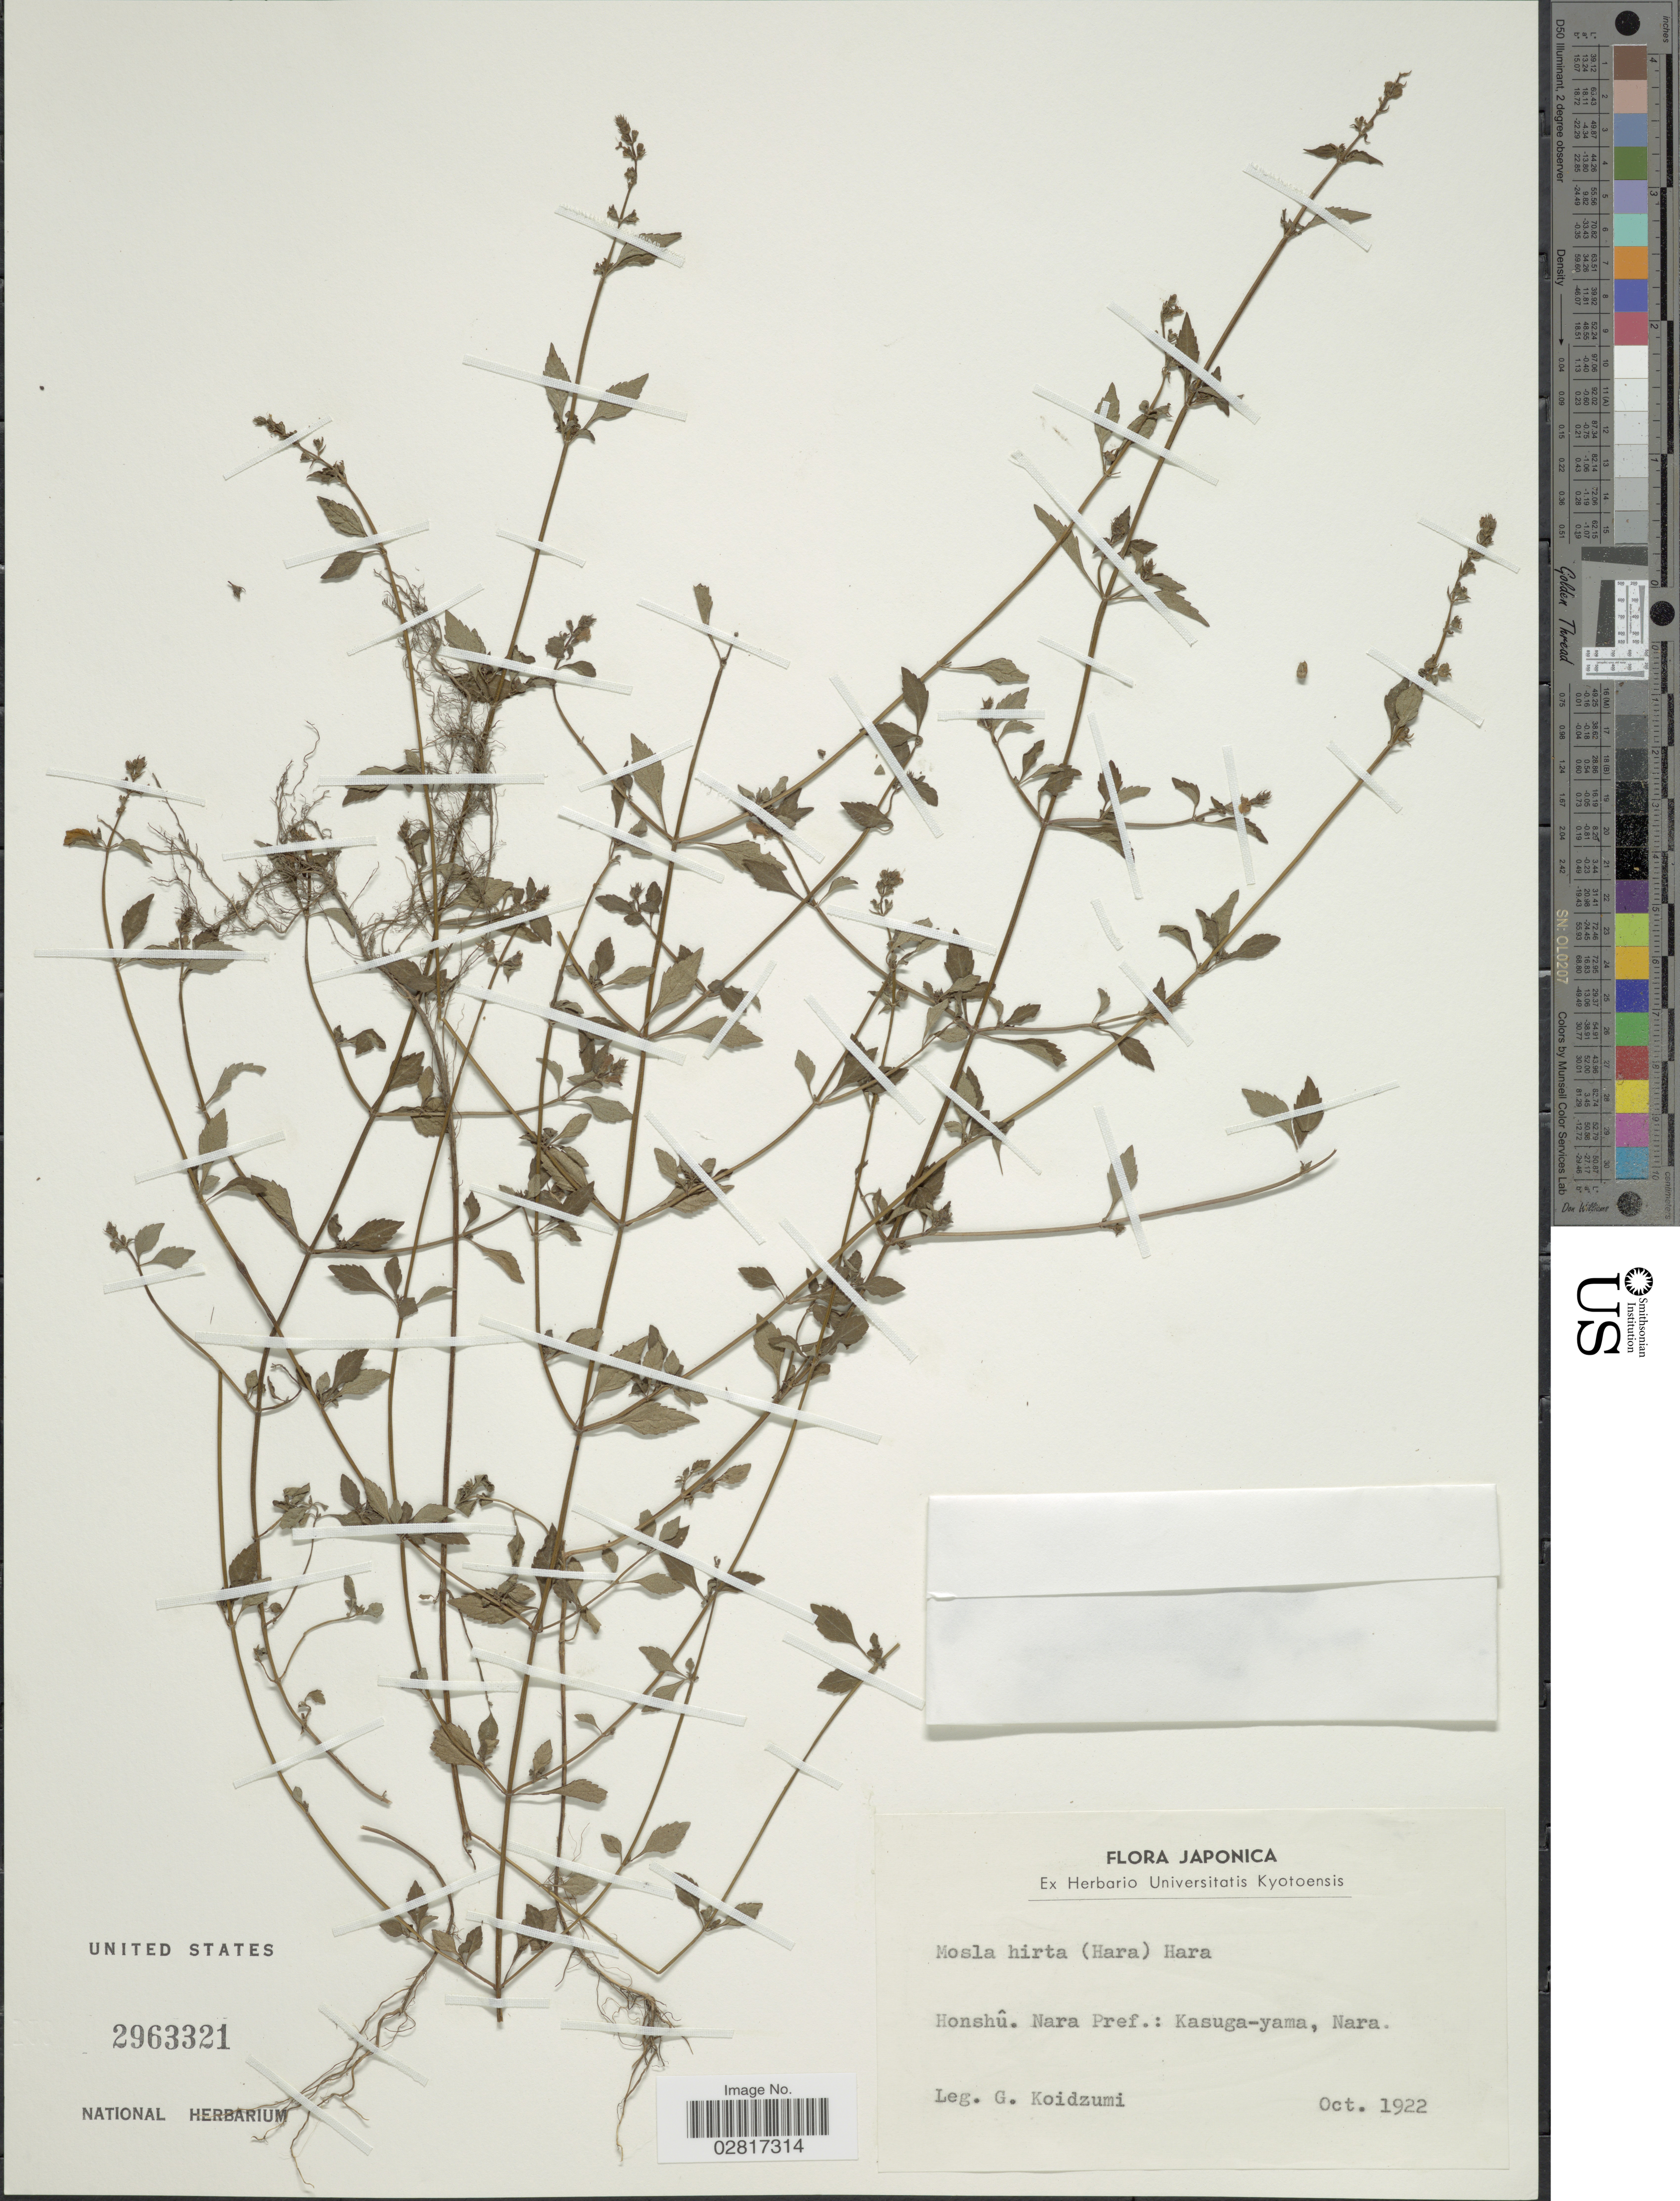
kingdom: Plantae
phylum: Tracheophyta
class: Magnoliopsida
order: Lamiales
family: Lamiaceae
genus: Mosla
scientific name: Mosla hirta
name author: (H. Hara) H. Hara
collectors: G. Koidzumi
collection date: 1922-10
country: Japan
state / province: Nara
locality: Honshû. Nara Pref.: Kasuga-yama, Nara.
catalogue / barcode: US 2963321